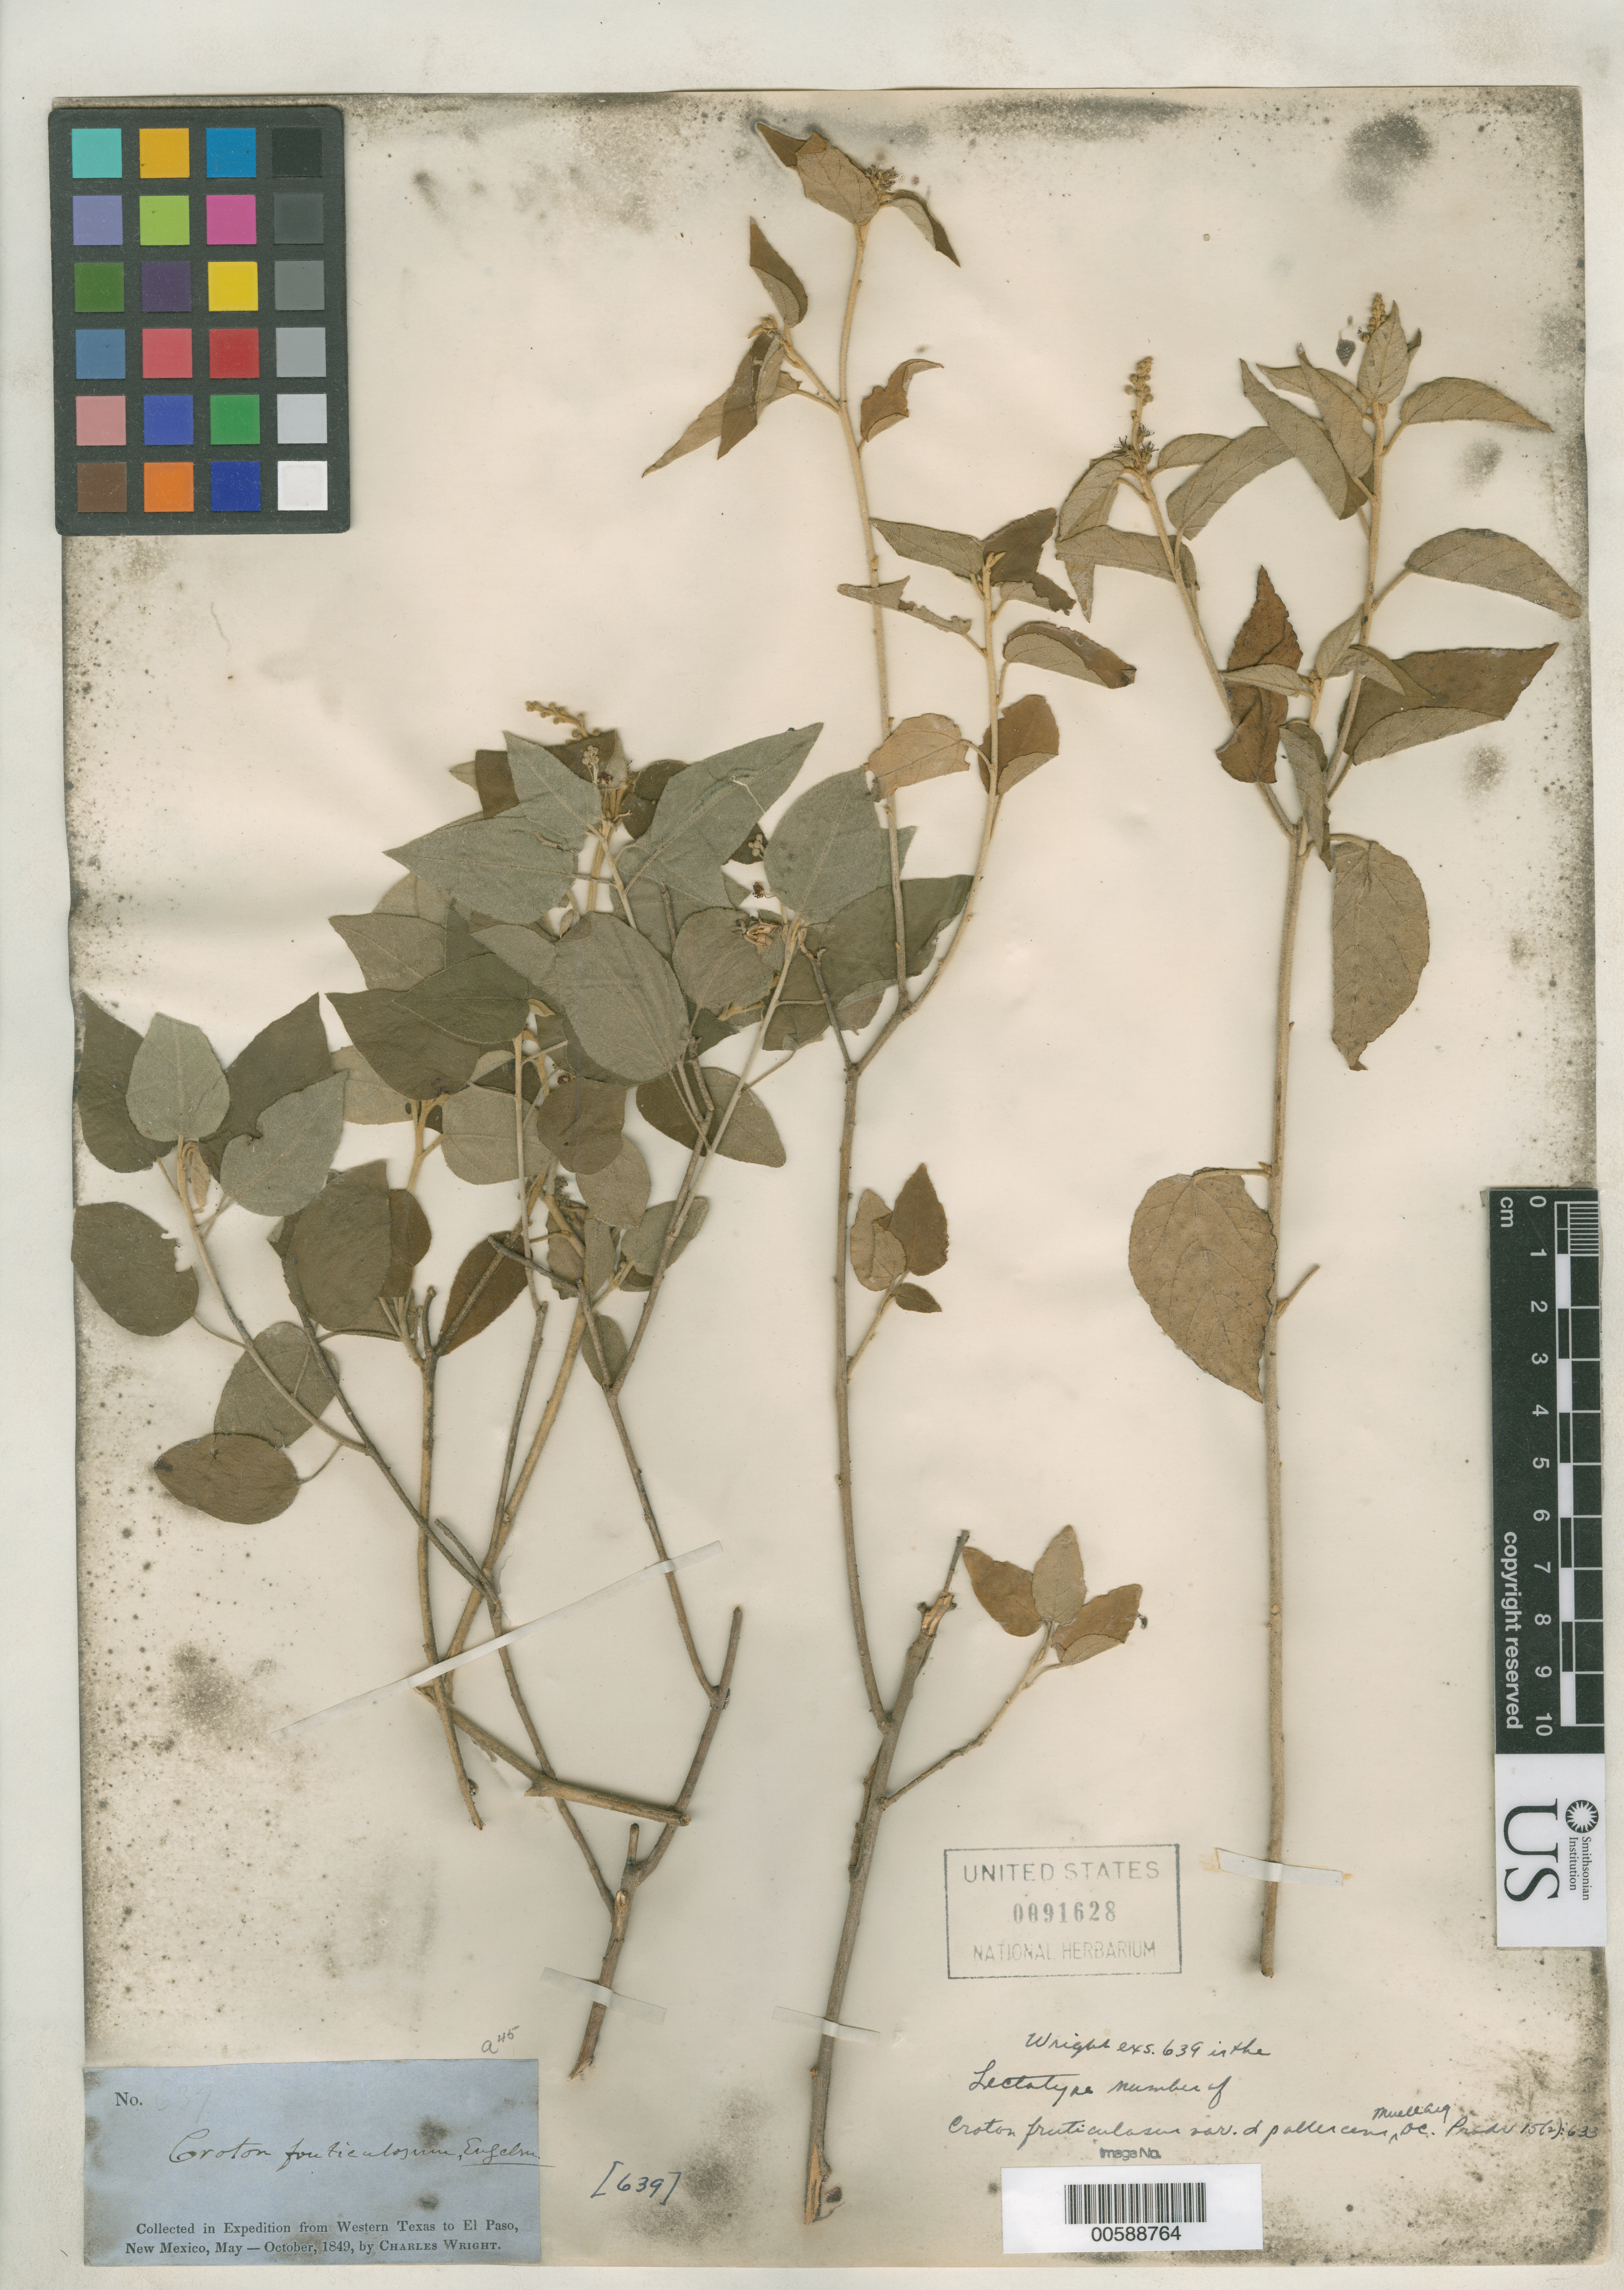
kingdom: Plantae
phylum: Tracheophyta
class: Magnoliopsida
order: Malpighiales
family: Euphorbiaceae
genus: Croton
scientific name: Croton fruticulosus var. pallescens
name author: Müll. Arg. in DC.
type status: Isosyntype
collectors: C. Wright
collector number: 639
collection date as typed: May 1849 to -- Oct 1849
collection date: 1849-05/1849-10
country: United States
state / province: New Mexico / Texas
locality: Western Texas to El Paso, New Mexico.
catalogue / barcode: US 91628